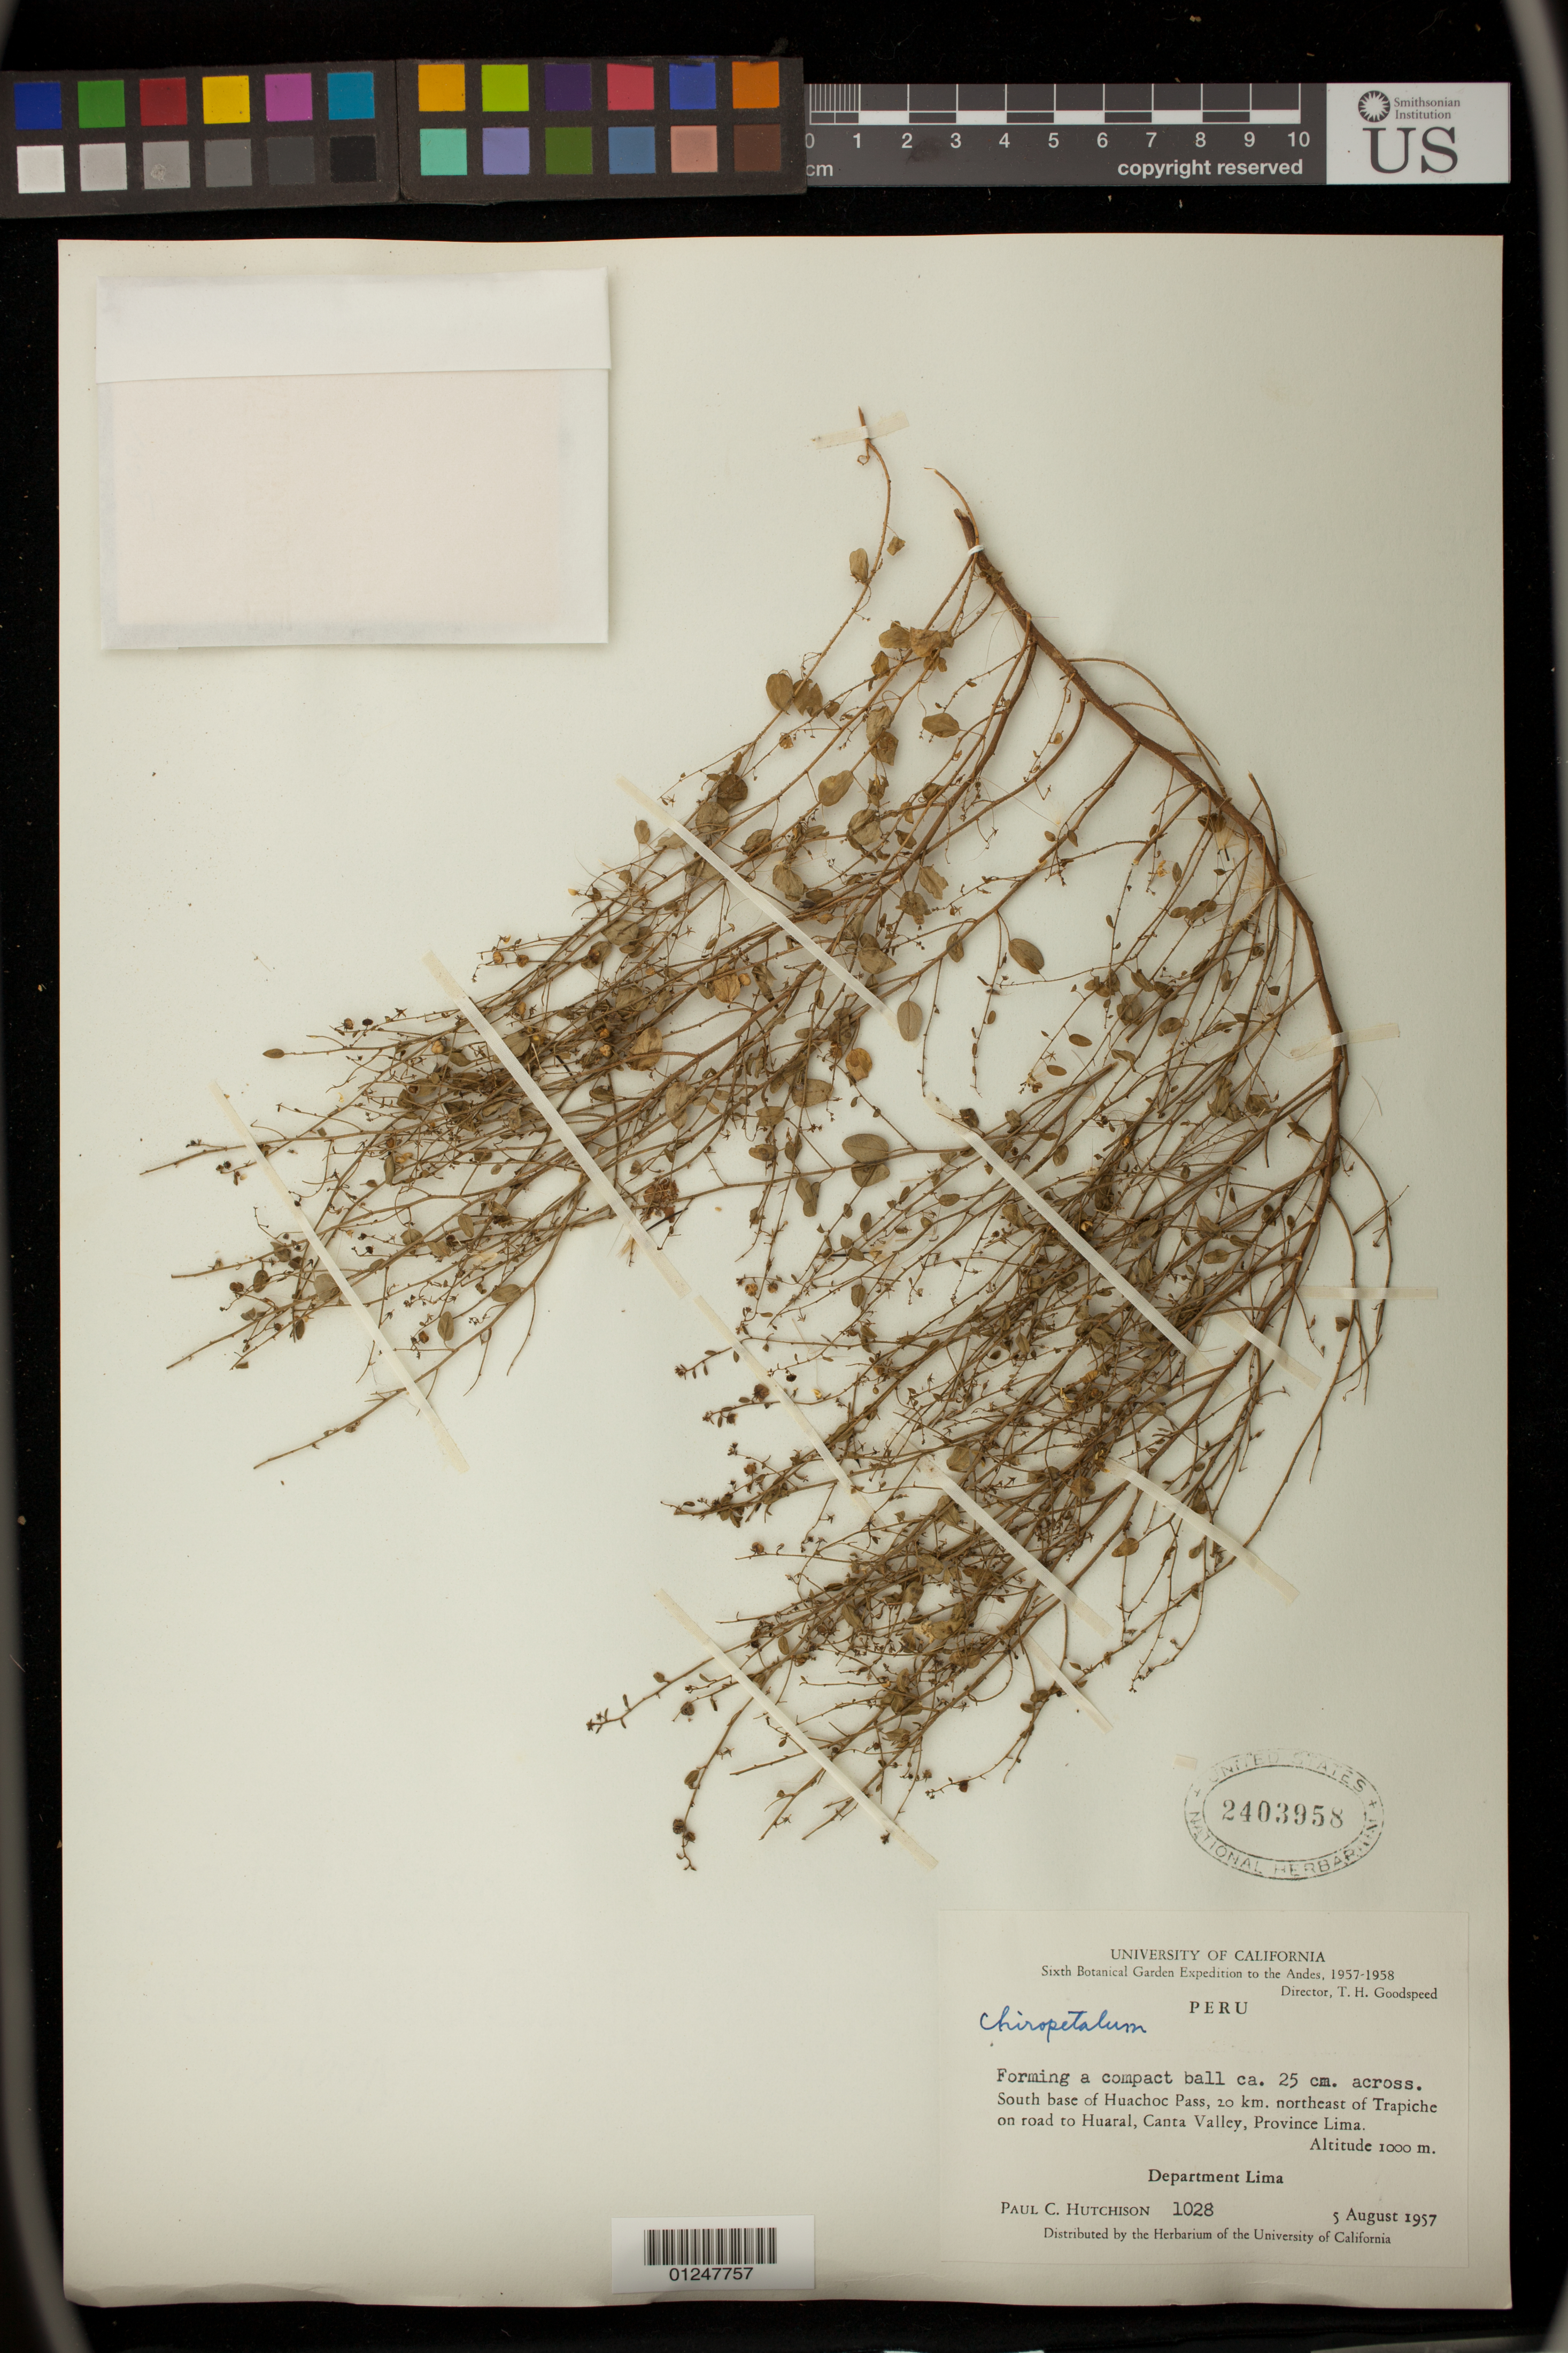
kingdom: Plantae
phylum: Tracheophyta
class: Magnoliopsida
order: Malpighiales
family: Euphorbiaceae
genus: Chiropetalum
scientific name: Chiropetalum sp.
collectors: P. C. Hutchison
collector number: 1028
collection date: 1957-08-05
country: Peru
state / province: Lima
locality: South base of Huachoc Pass, 20 km. northeast of Trapiche on road to Huaral, Canta Valley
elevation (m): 1000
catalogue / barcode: US 2403958